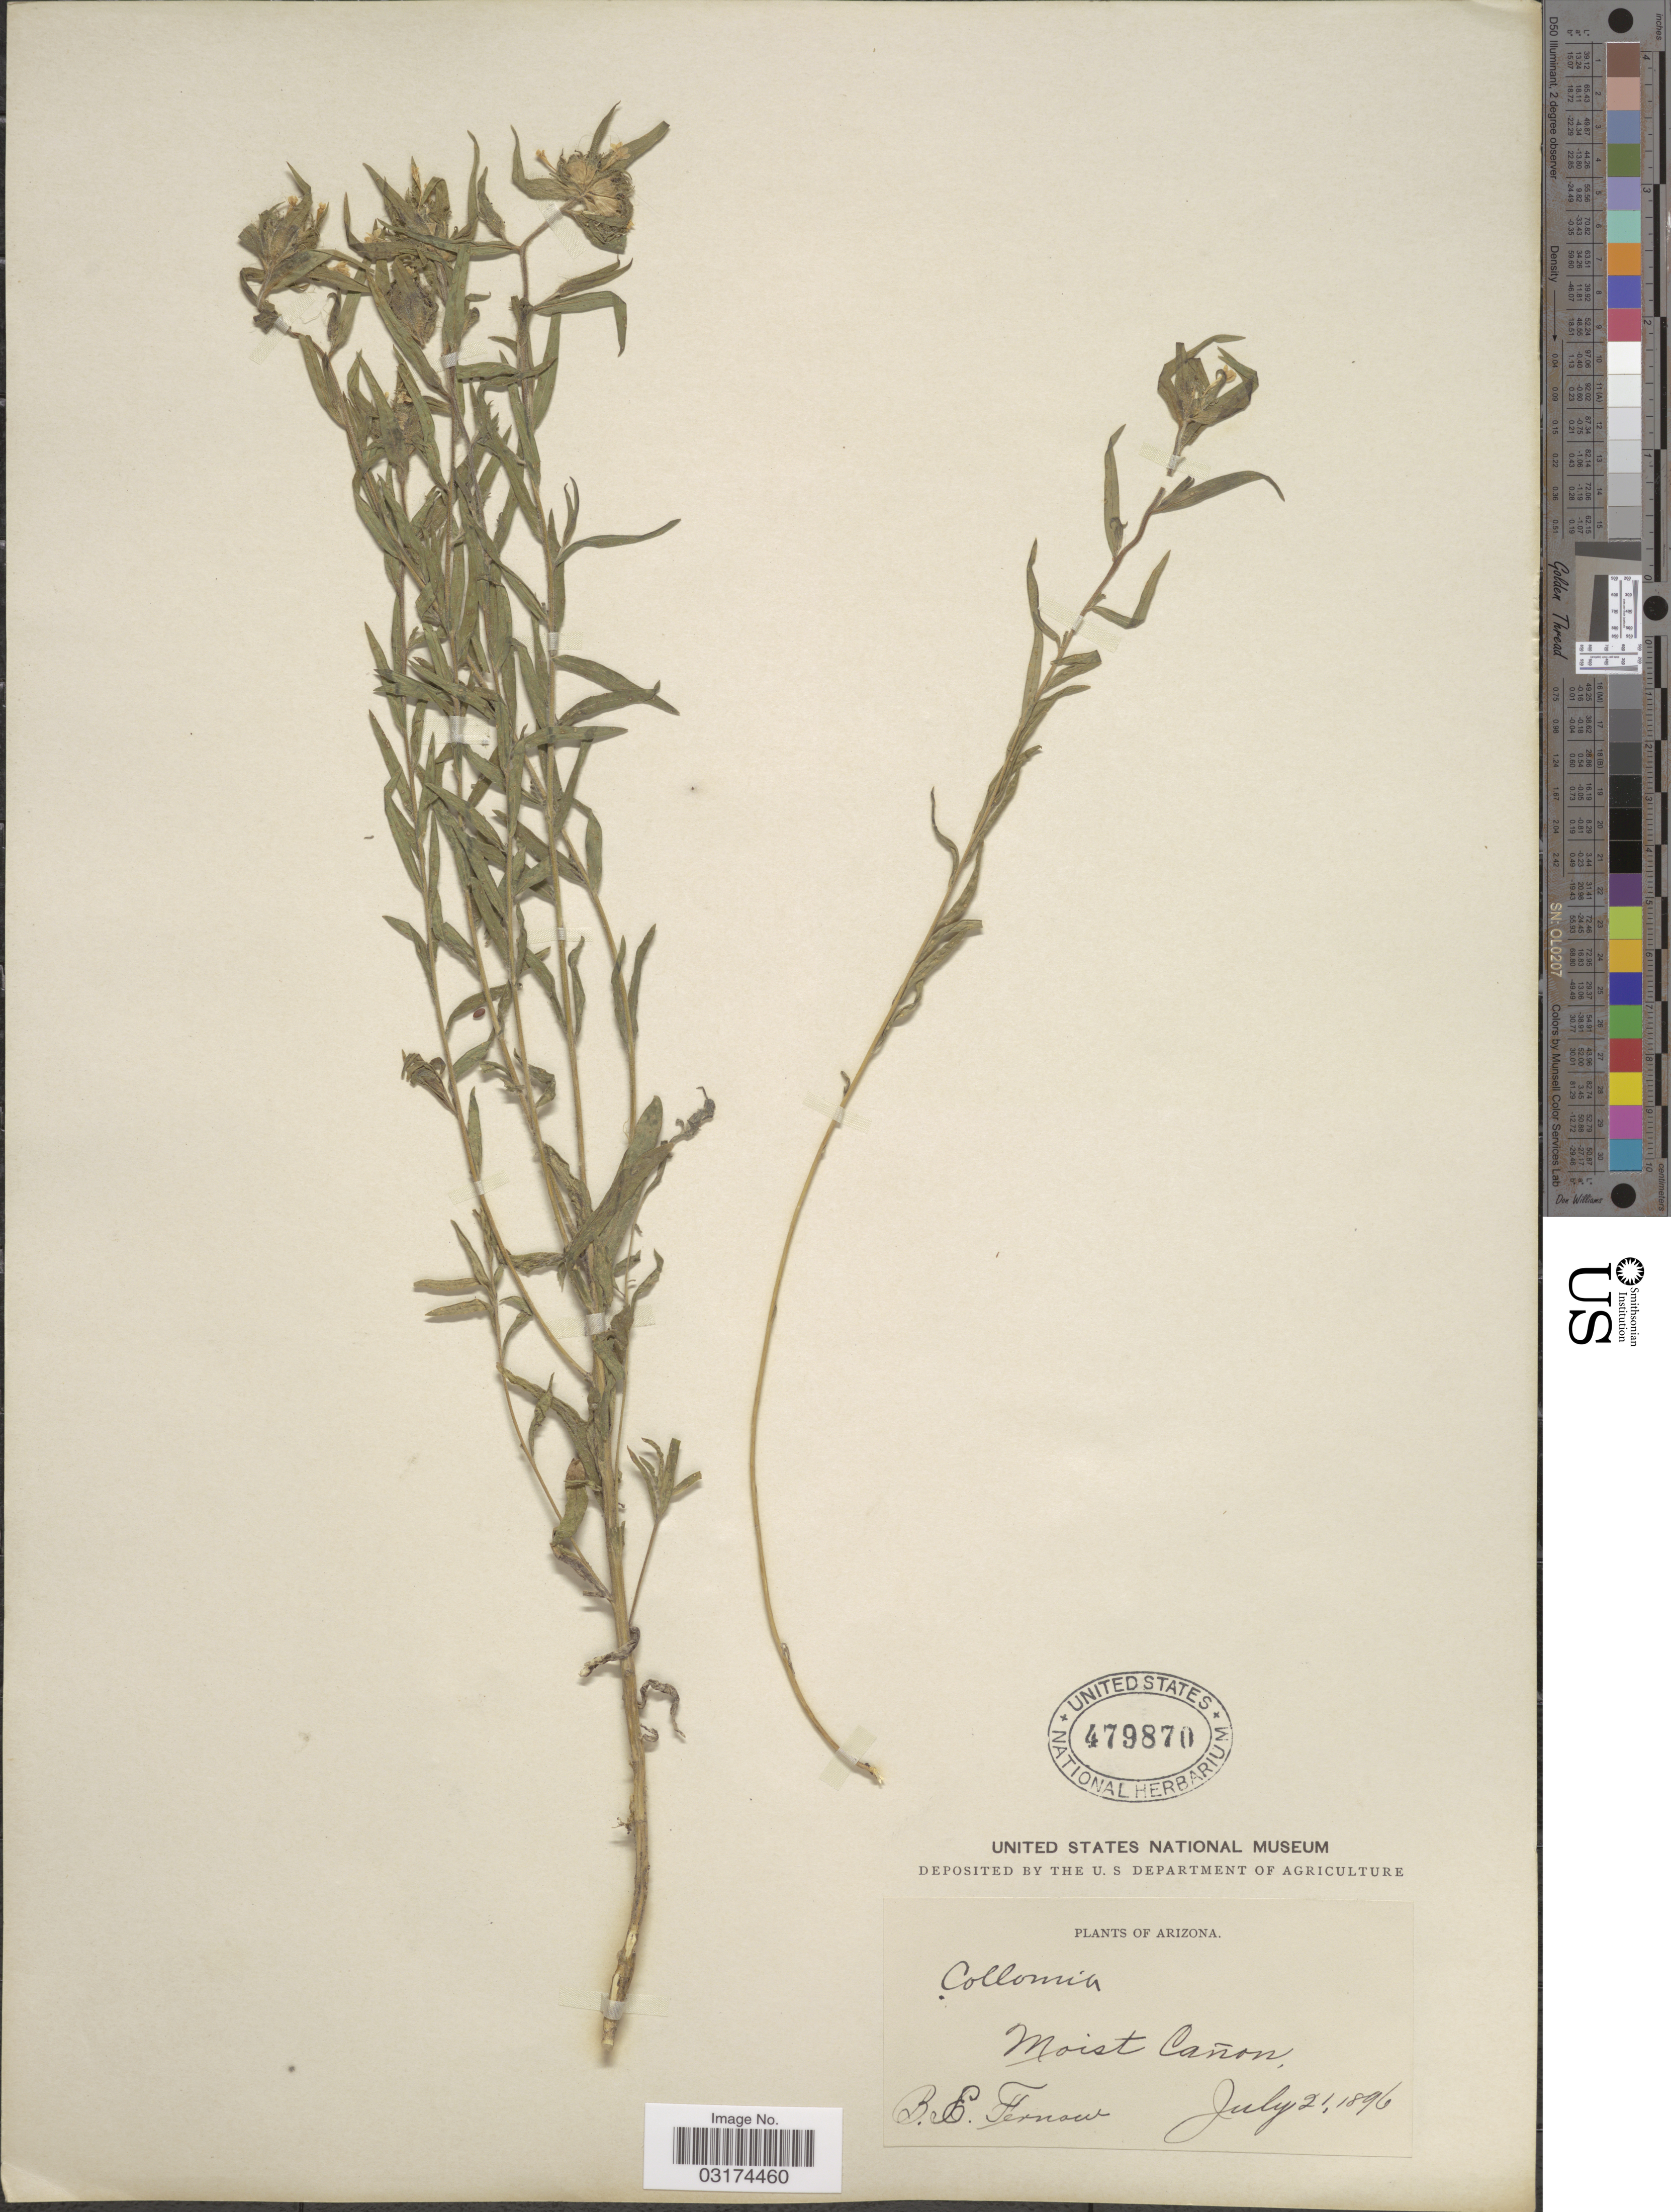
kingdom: Plantae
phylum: Tracheophyta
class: Magnoliopsida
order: Ericales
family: Polemoniaceae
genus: Collomia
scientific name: Collomia linearis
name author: Nutt.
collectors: B. Fernow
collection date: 1896-07-21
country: United States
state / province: Arizona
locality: Moist Cañon.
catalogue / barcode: US 479870